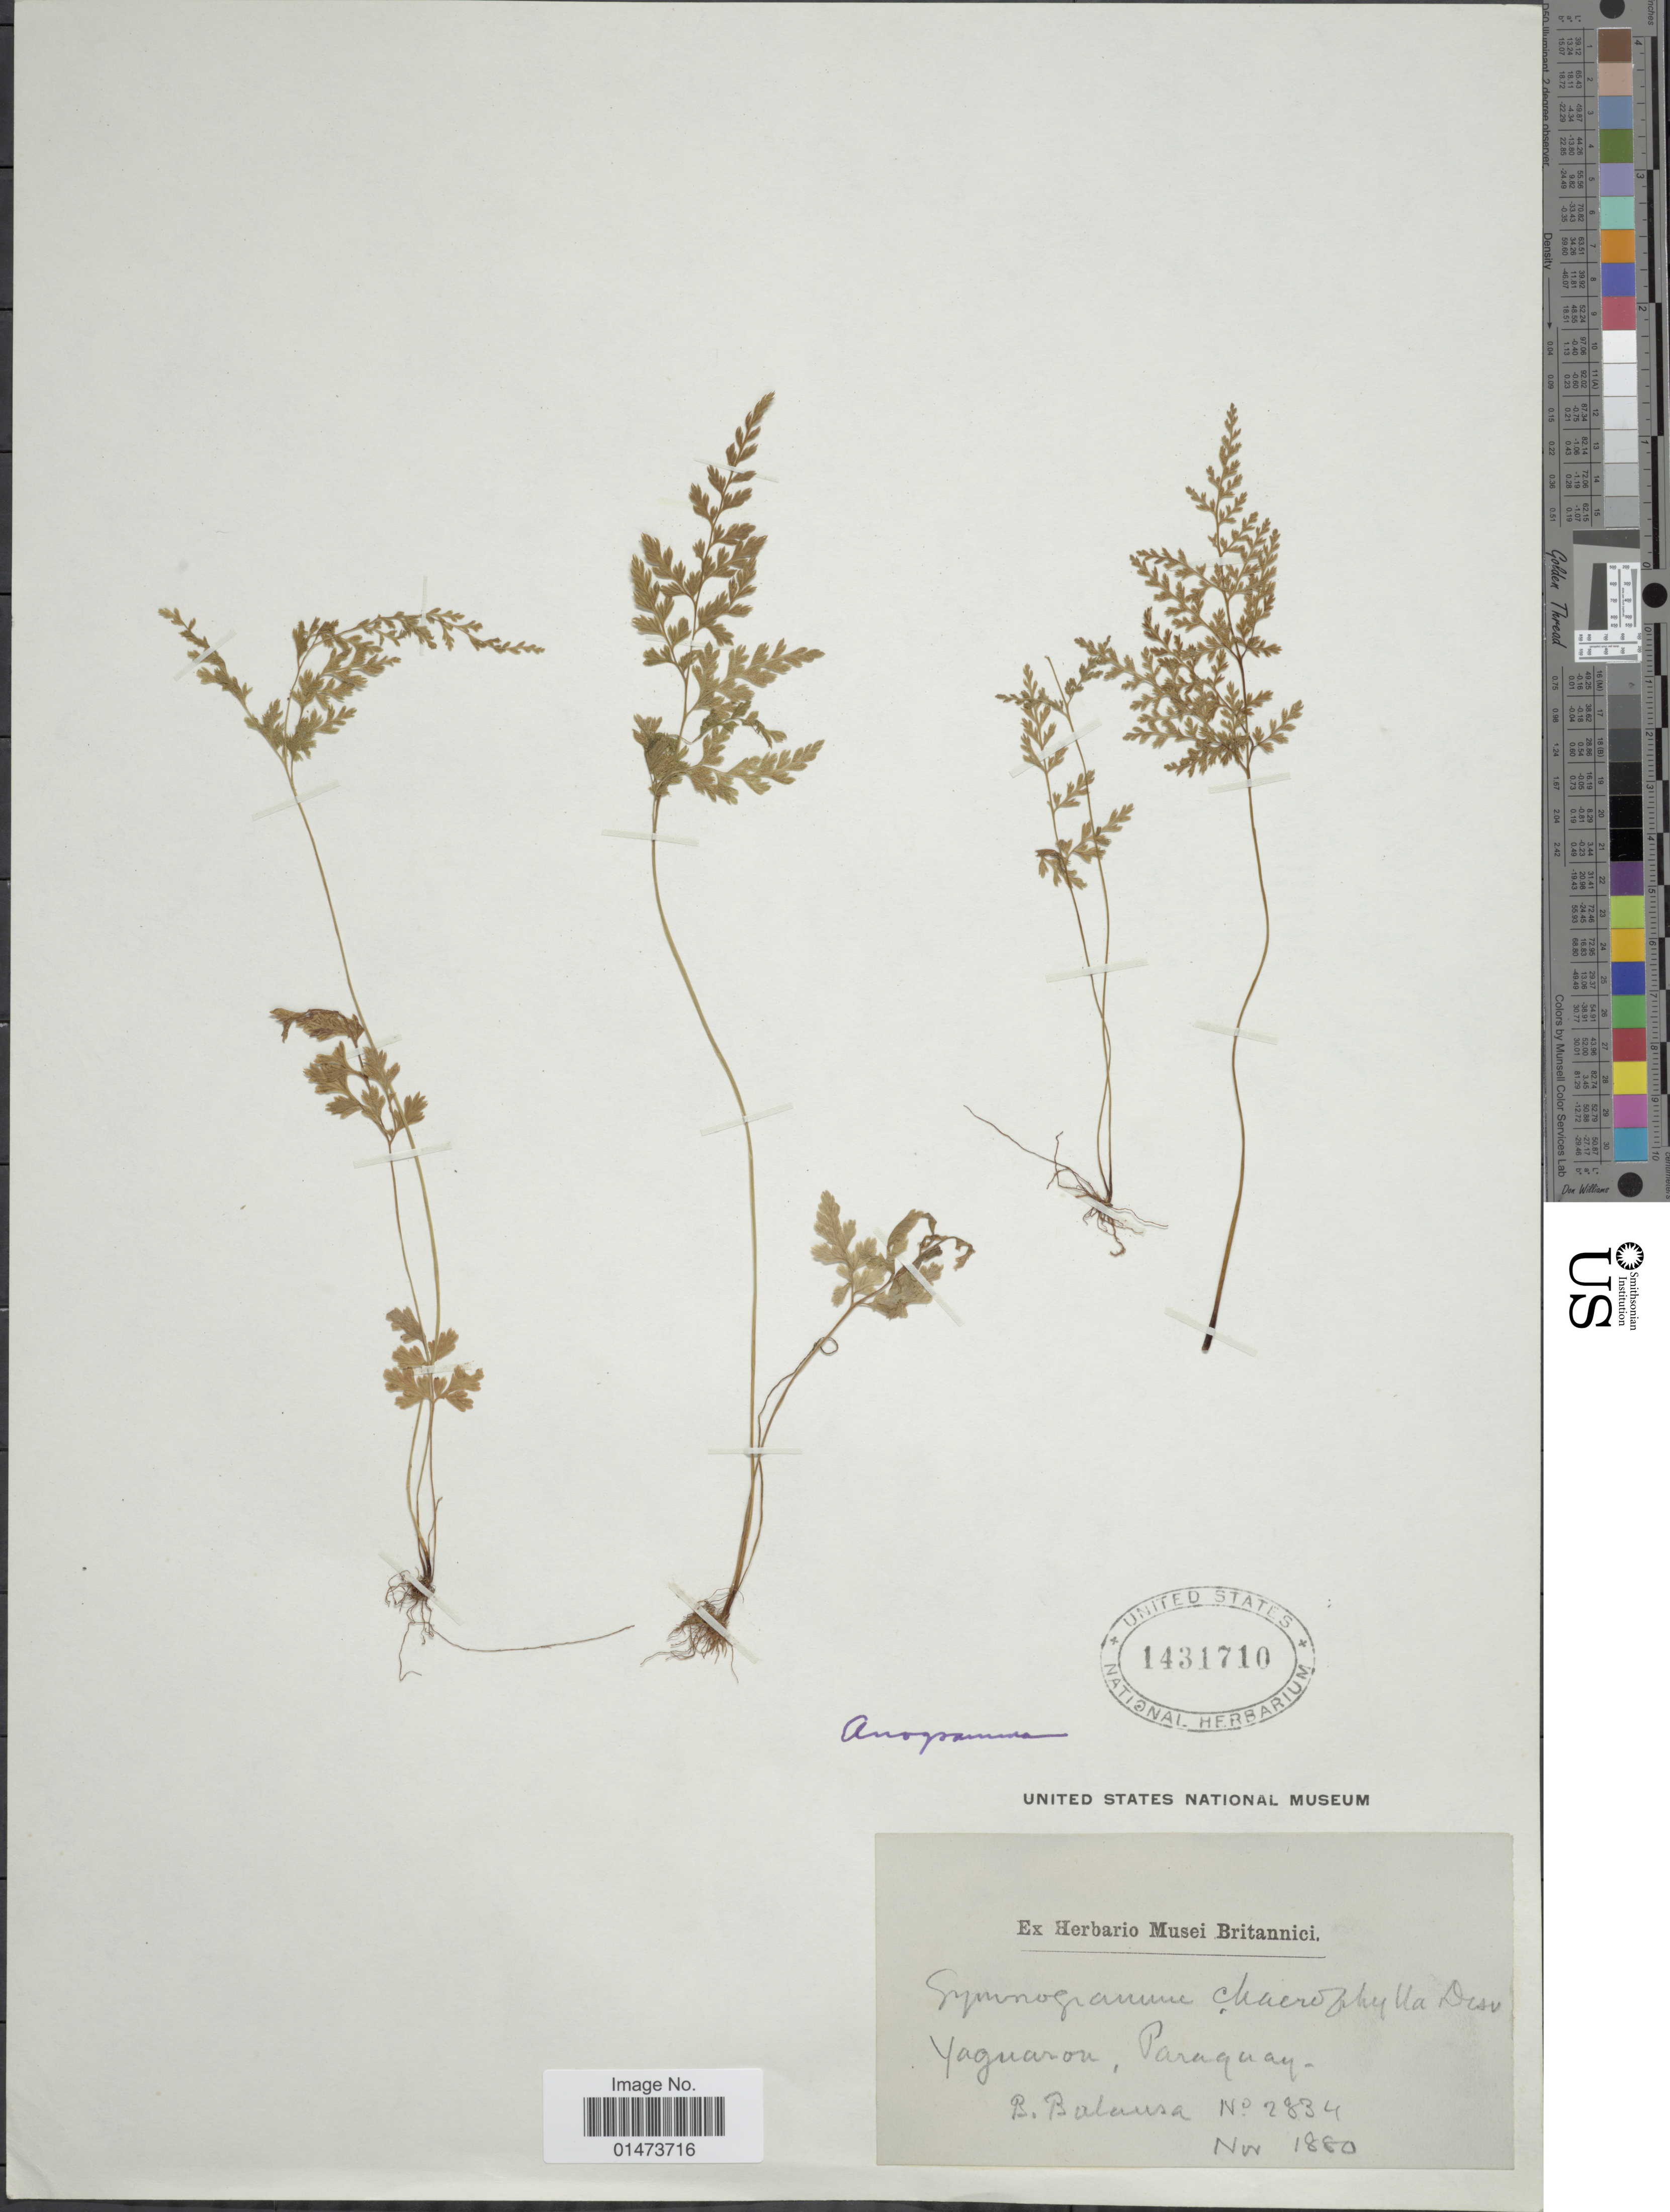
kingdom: Plantae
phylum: Tracheophyta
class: Polypodiopsida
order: Polypodiales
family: Pteridaceae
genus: Anogramma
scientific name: Anogramma chaerophylla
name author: (Desv.) Link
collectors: B. Balansa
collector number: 2834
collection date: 1880-11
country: Paraguay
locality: Yaguaron.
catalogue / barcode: US 1431710